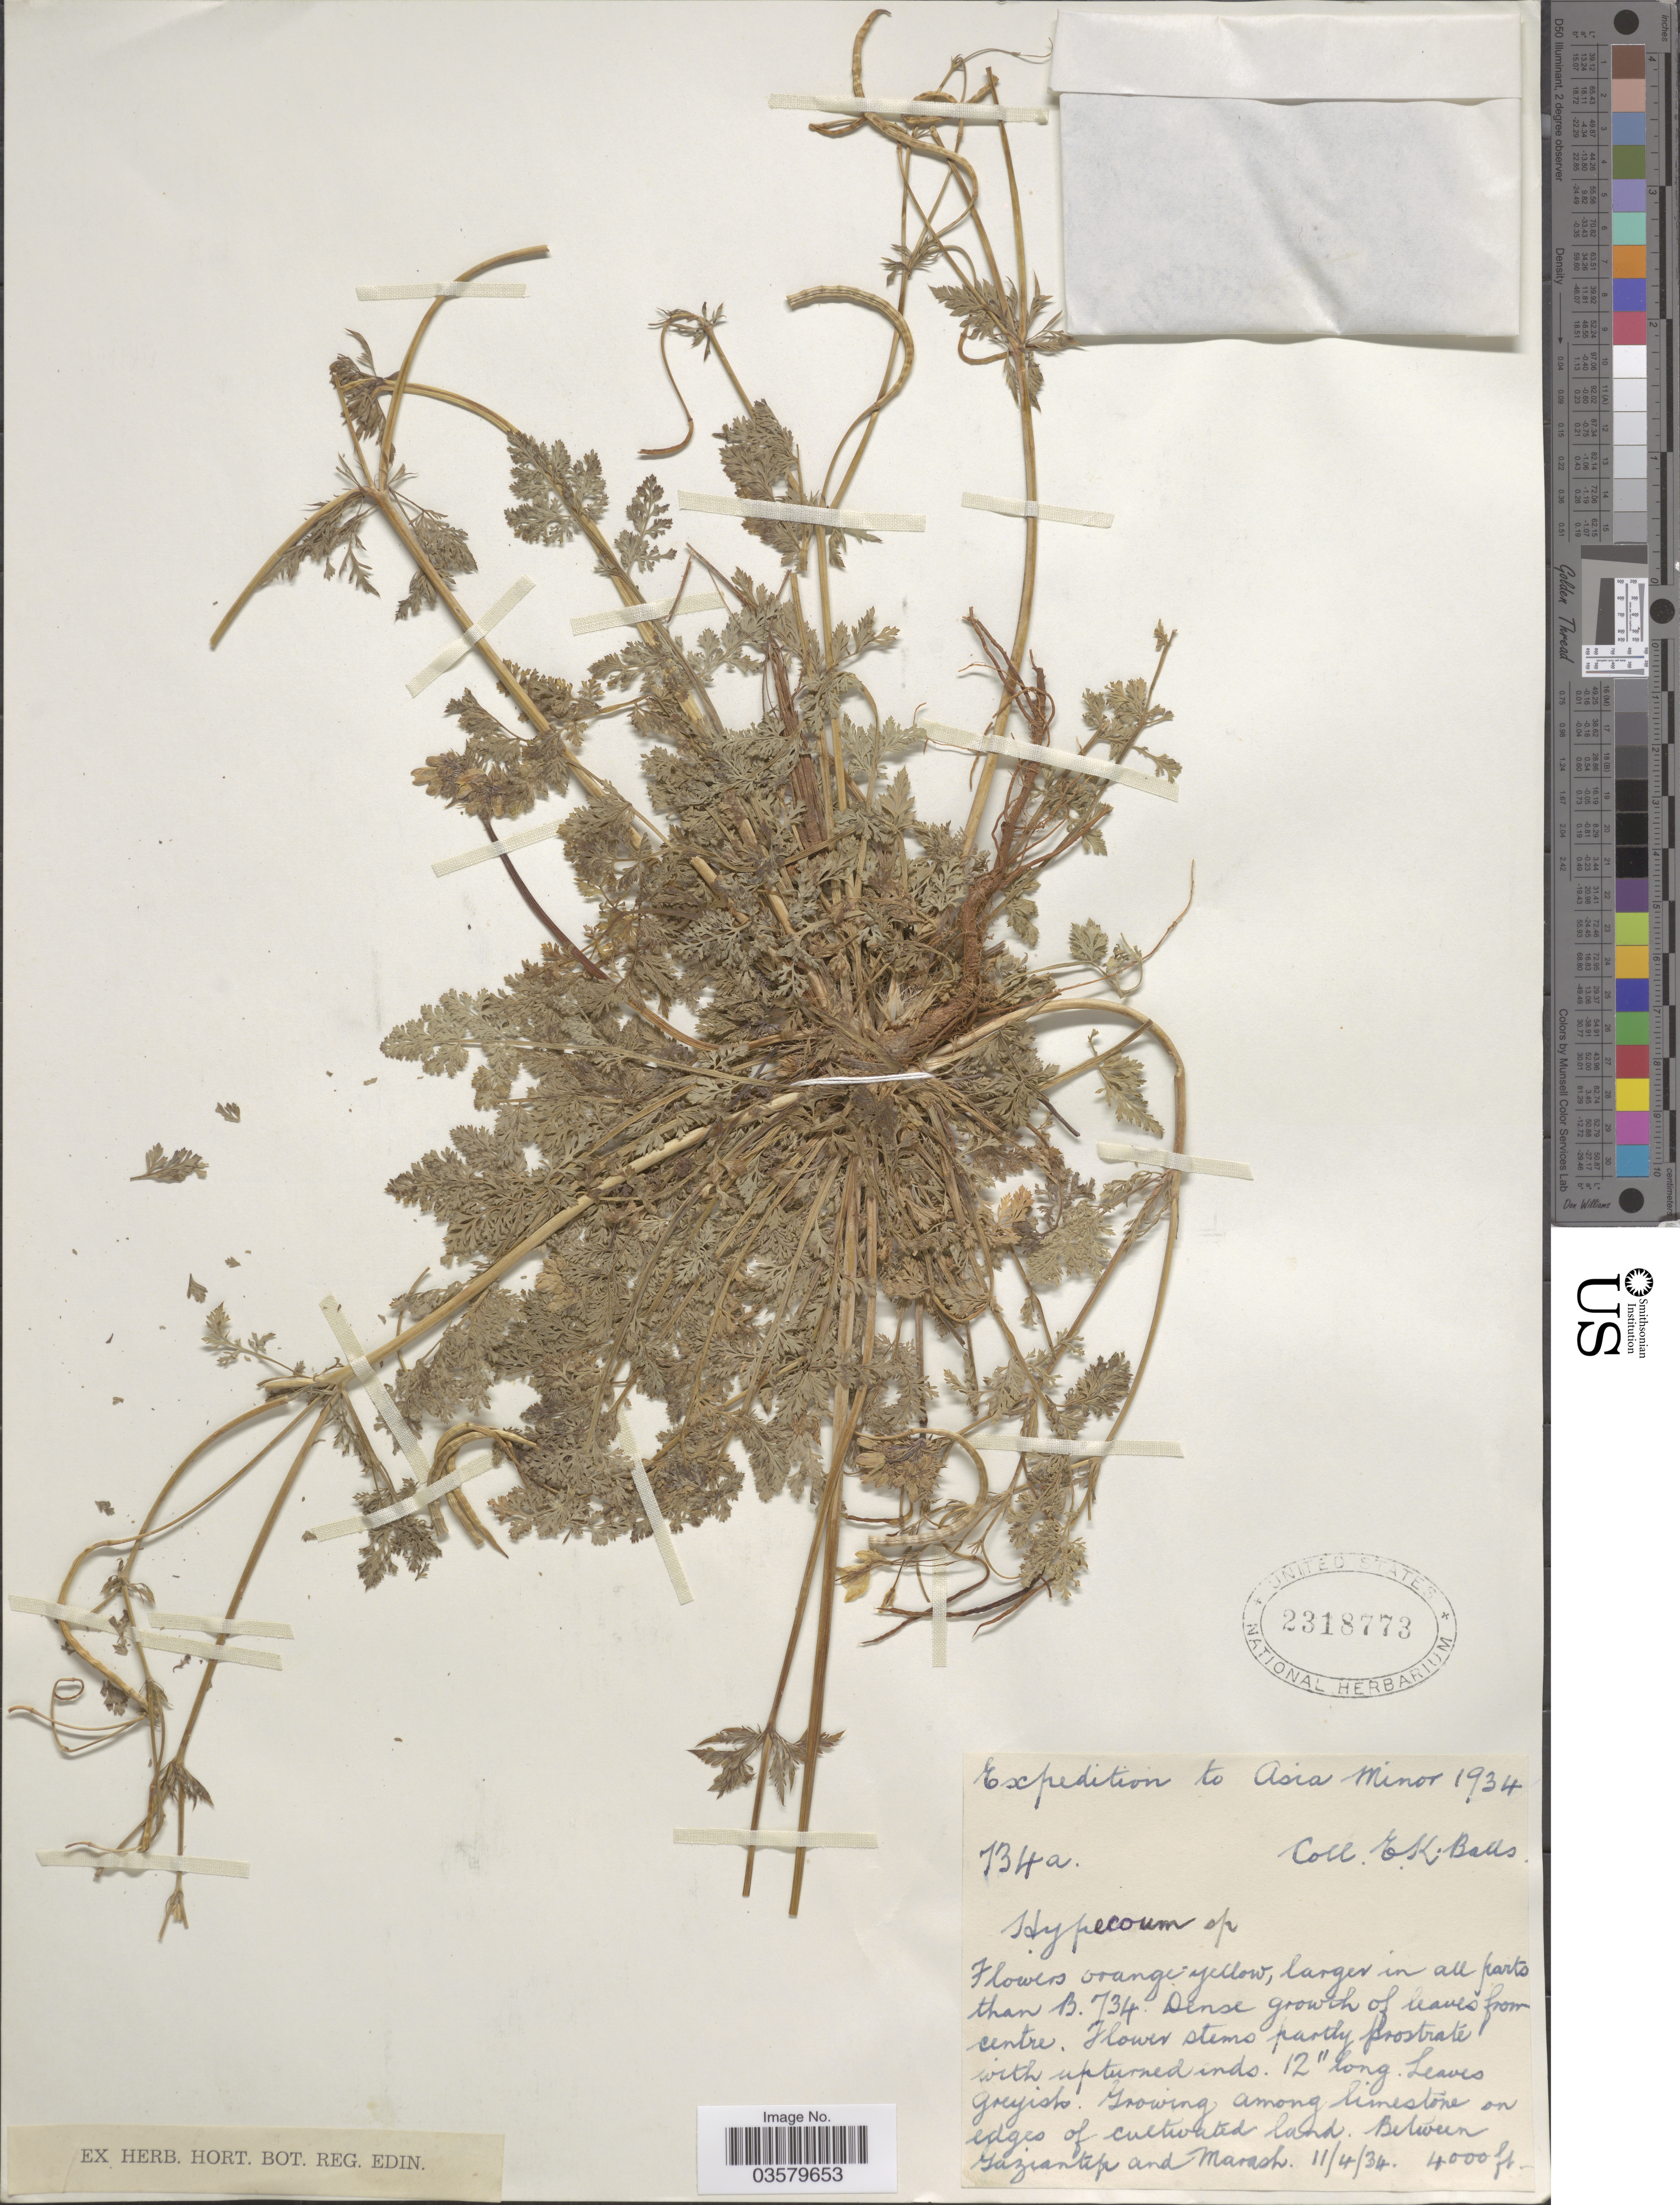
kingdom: Plantae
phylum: Tracheophyta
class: Magnoliopsida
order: Ranunculales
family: Papaveraceae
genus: Hypecoum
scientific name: Hypecoum sp.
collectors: E. K. Balls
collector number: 734a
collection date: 1934-04-11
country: Turkey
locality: Asia Minor. Between Gaziantep and Marash.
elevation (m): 1219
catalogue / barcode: US 2318773